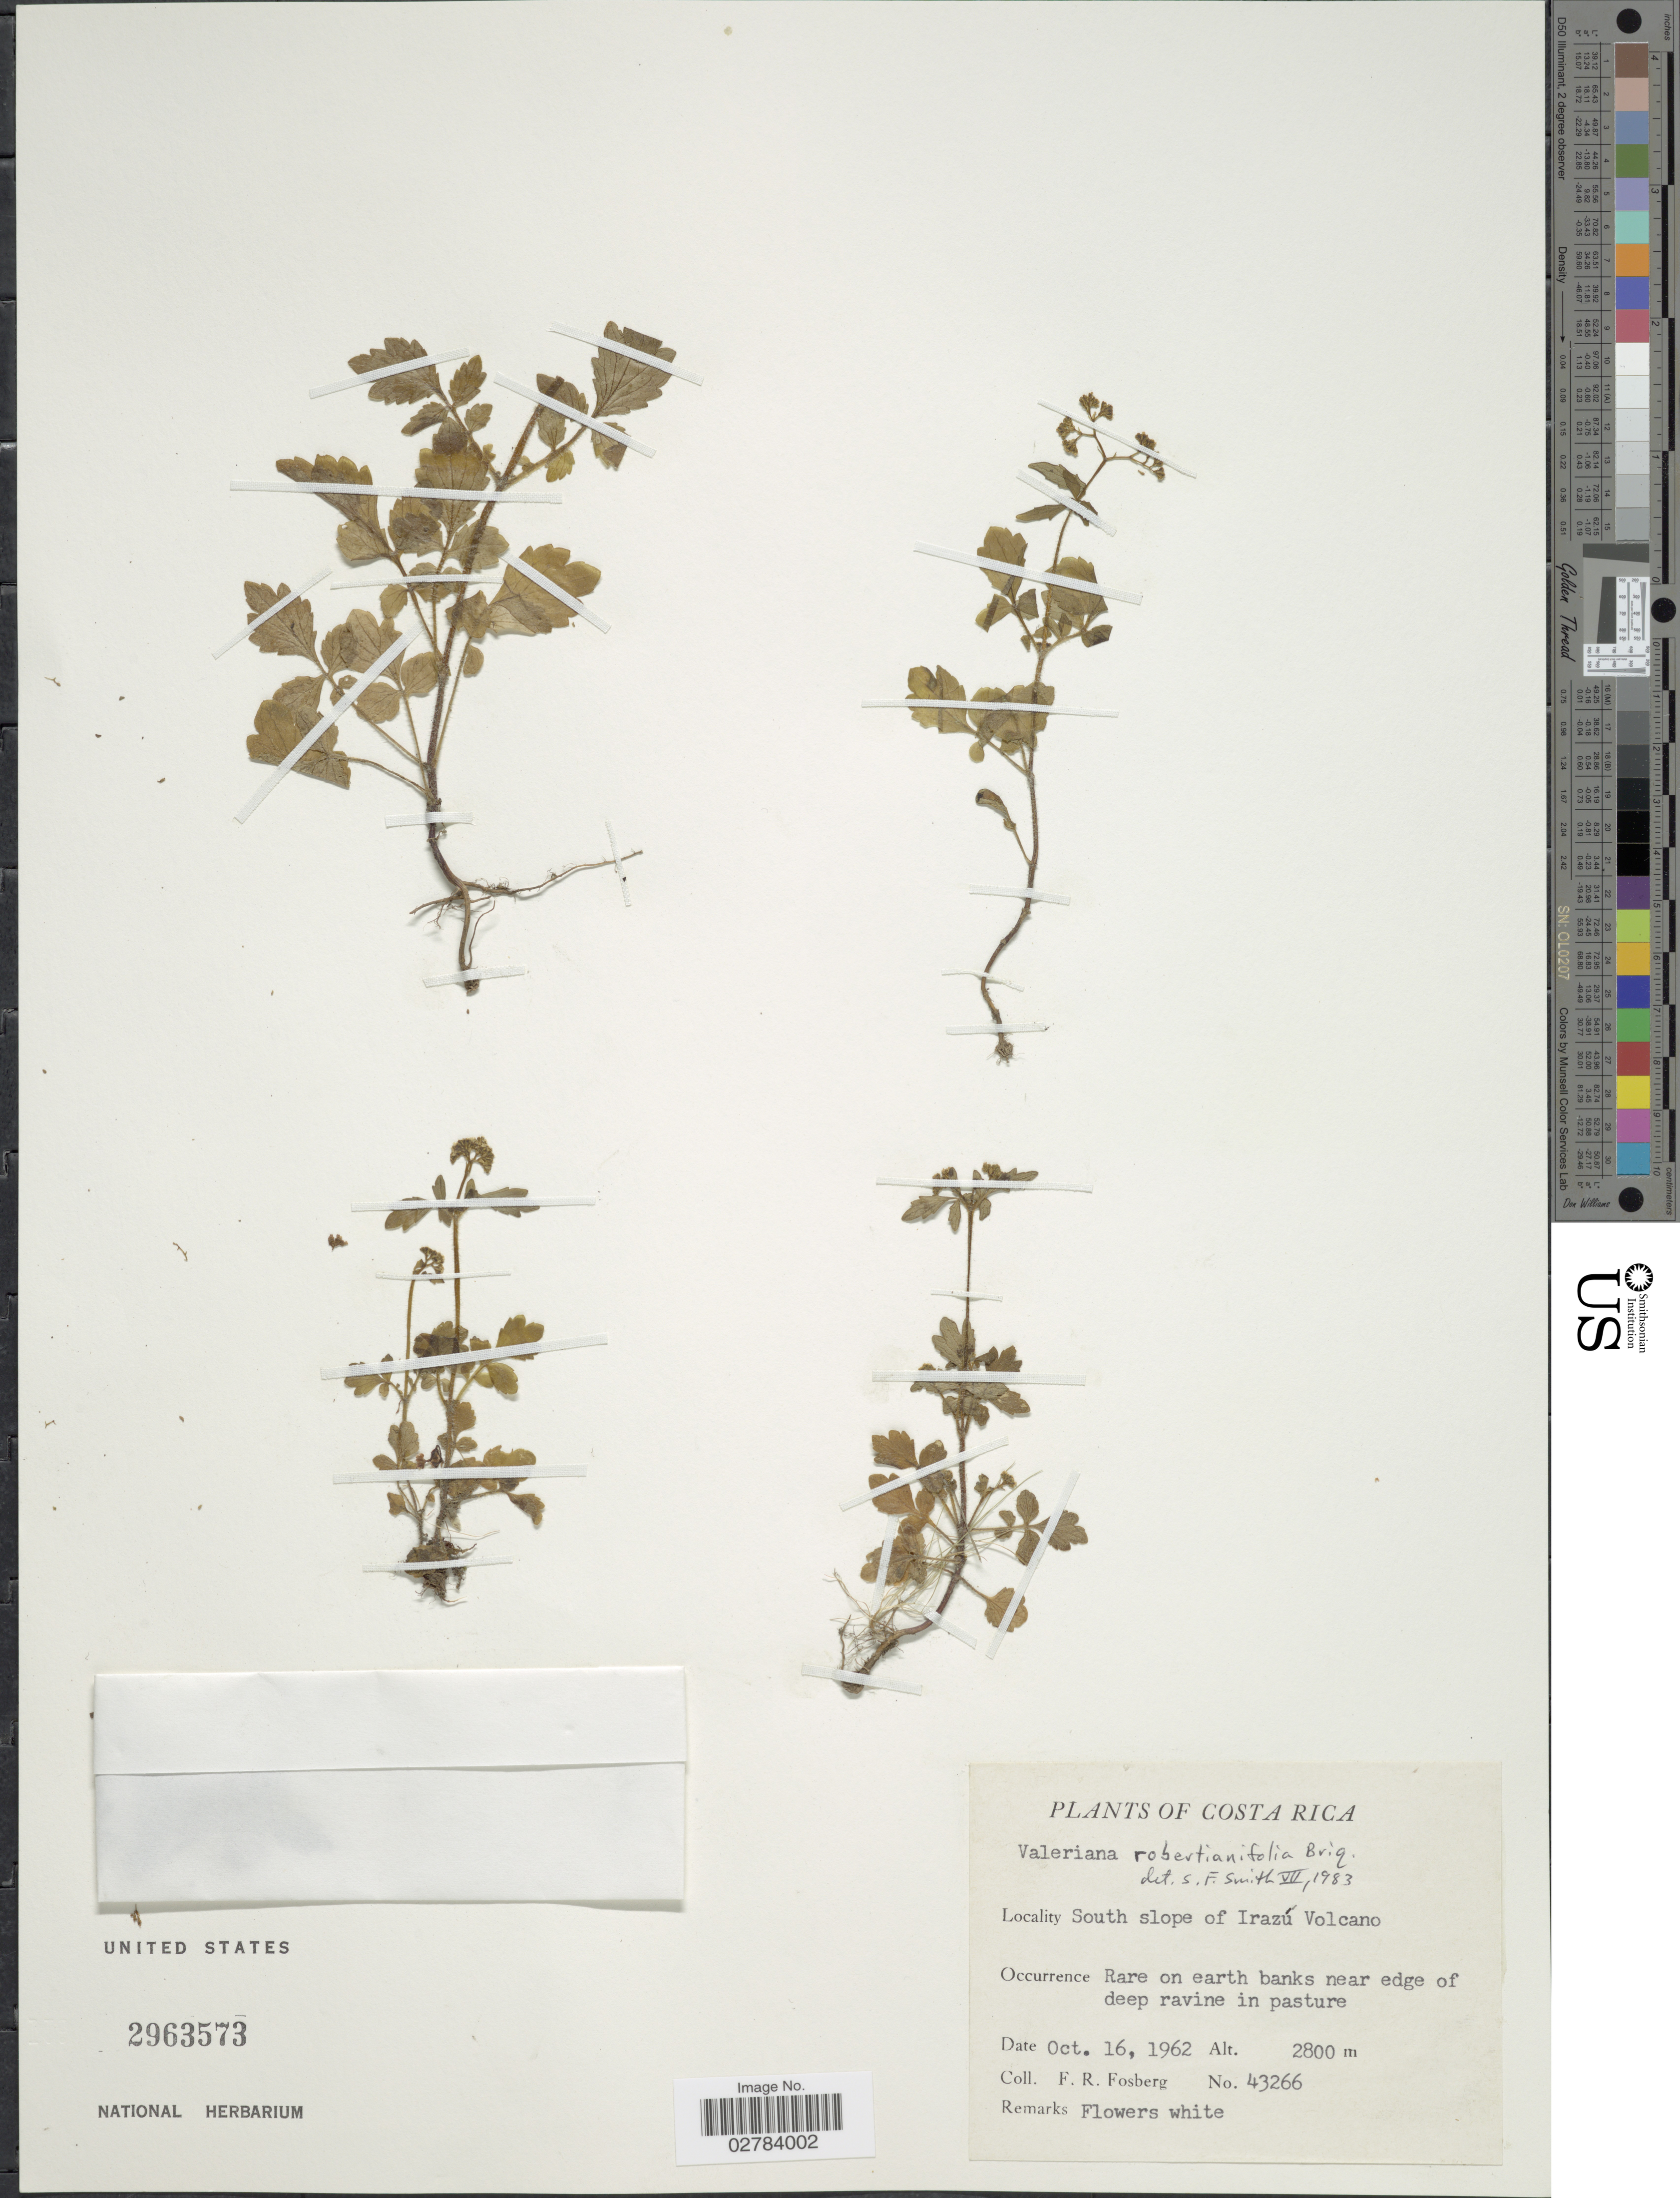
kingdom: Plantae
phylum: Tracheophyta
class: Magnoliopsida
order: Dipsacales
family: Caprifoliaceae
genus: Valeriana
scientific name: Valeriana robertianifolia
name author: Briq.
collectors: F. R. Fosberg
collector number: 43266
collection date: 1962-10-16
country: Costa Rica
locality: South slope of Irazú Volcano.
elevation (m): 2800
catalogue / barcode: US 2963573